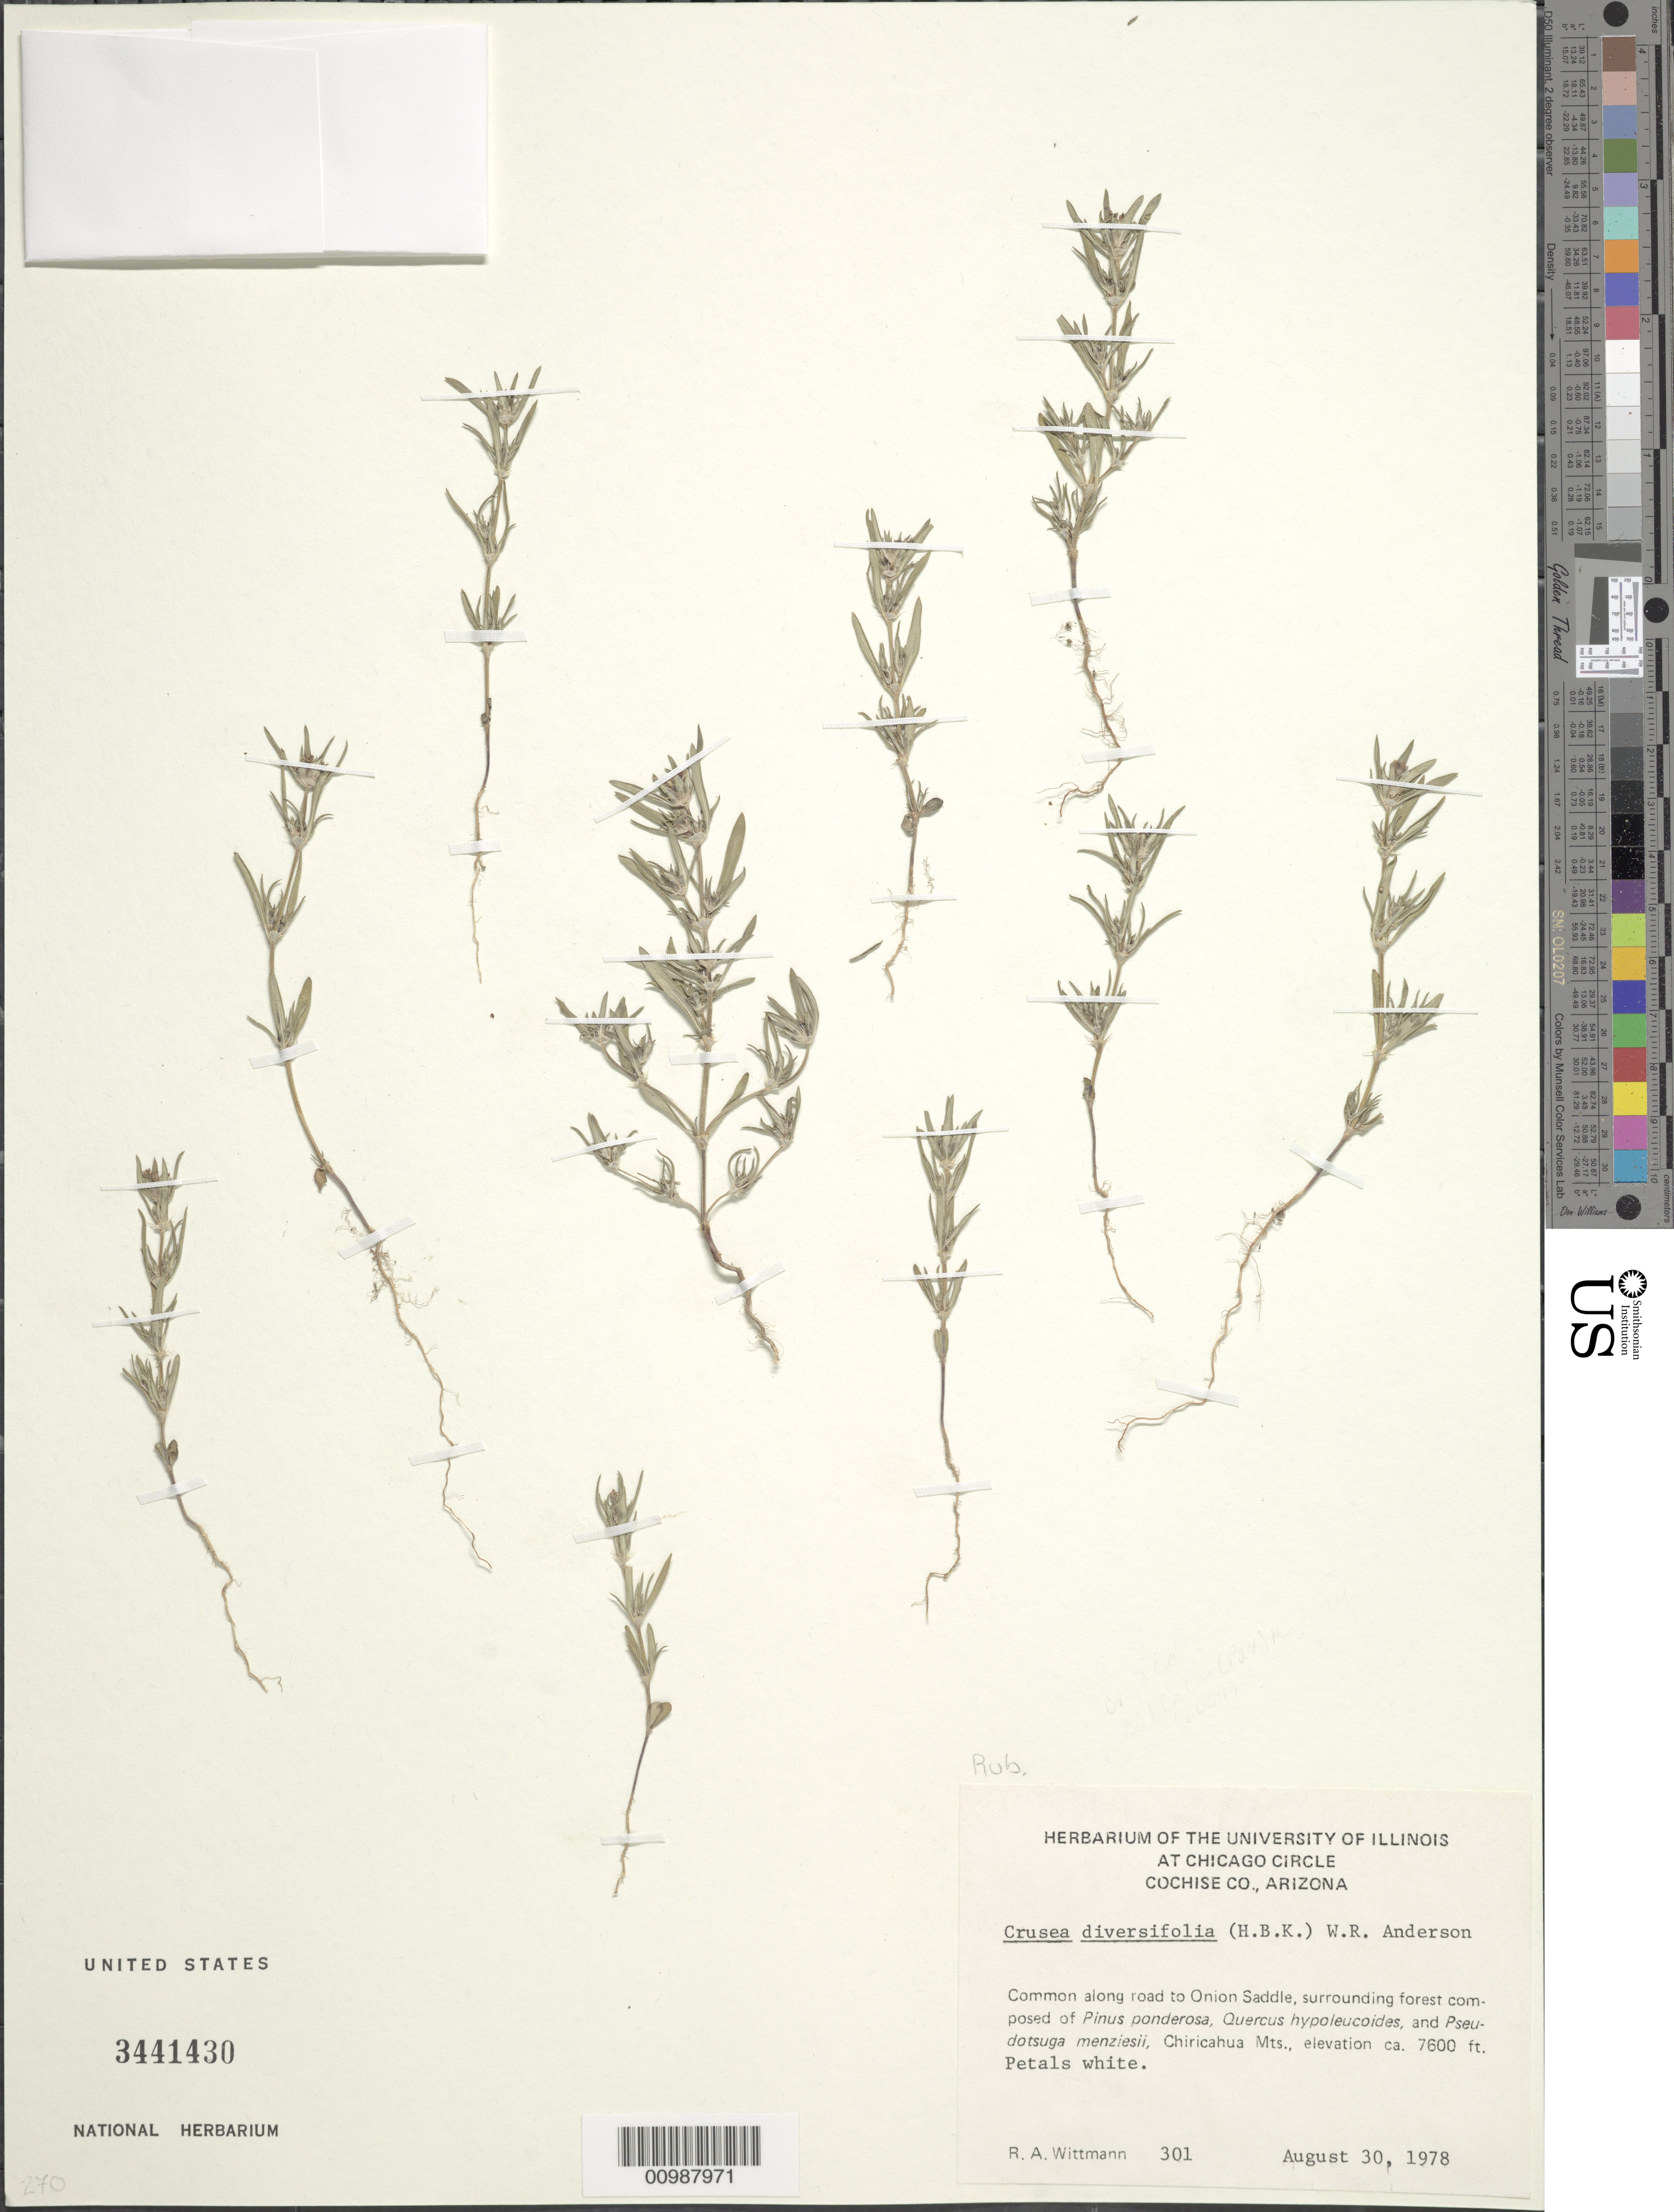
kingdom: Plantae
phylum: Tracheophyta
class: Magnoliopsida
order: Gentianales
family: Rubiaceae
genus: Crusea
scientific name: Crusea sublulata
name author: (Pav.) A. Gray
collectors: R. Wittmann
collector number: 301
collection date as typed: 30 Aug 1978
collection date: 1978-08-30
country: United States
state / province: Arizona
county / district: Cochise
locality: Chiricahua Mountains; common along road to Onion Saddle; surrounding forest.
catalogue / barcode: US 3441430